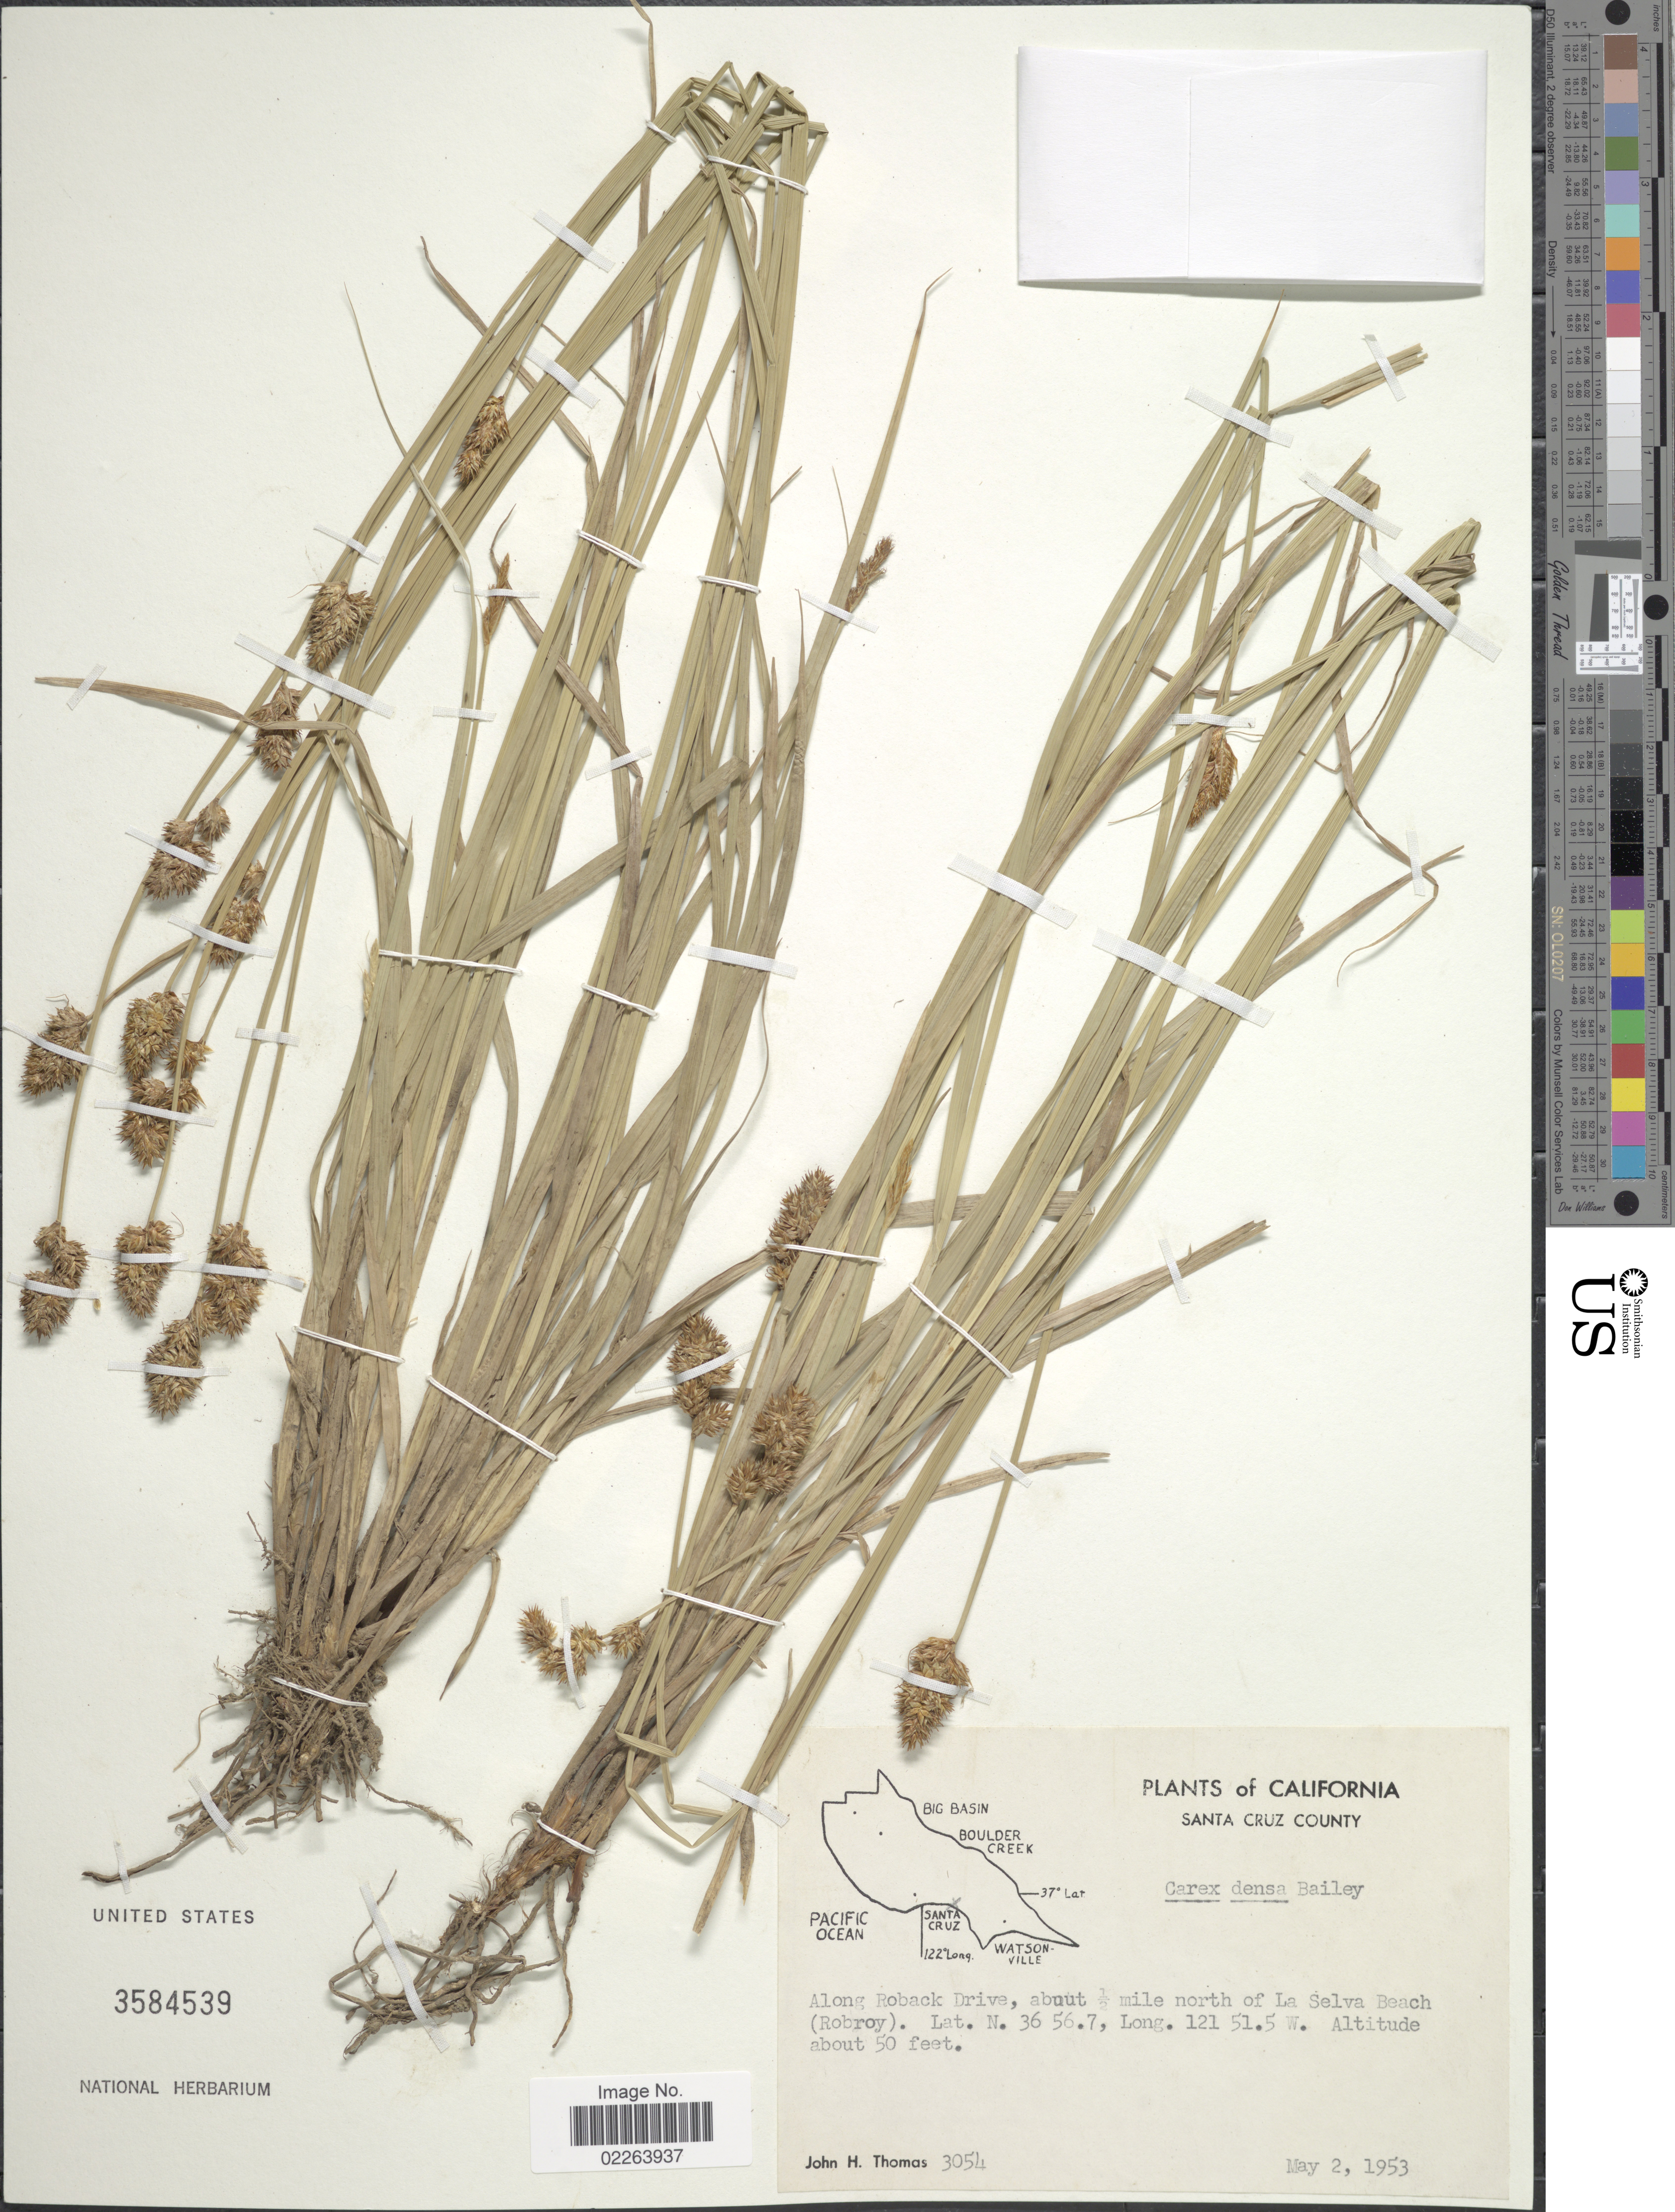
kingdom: Plantae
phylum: Tracheophyta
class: Liliopsida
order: Poales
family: Cyperaceae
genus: Carex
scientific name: Carex densa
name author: (L.H. Bailey) L.H. Bailey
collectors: J. H. Thomas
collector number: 3054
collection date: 1953-05-02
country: United States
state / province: California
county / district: Santa Cruz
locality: Santa Cruz County, Along Roback Drive, about ½ mile north of La Selva Beach (Robroy)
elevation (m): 15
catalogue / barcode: US 3584539